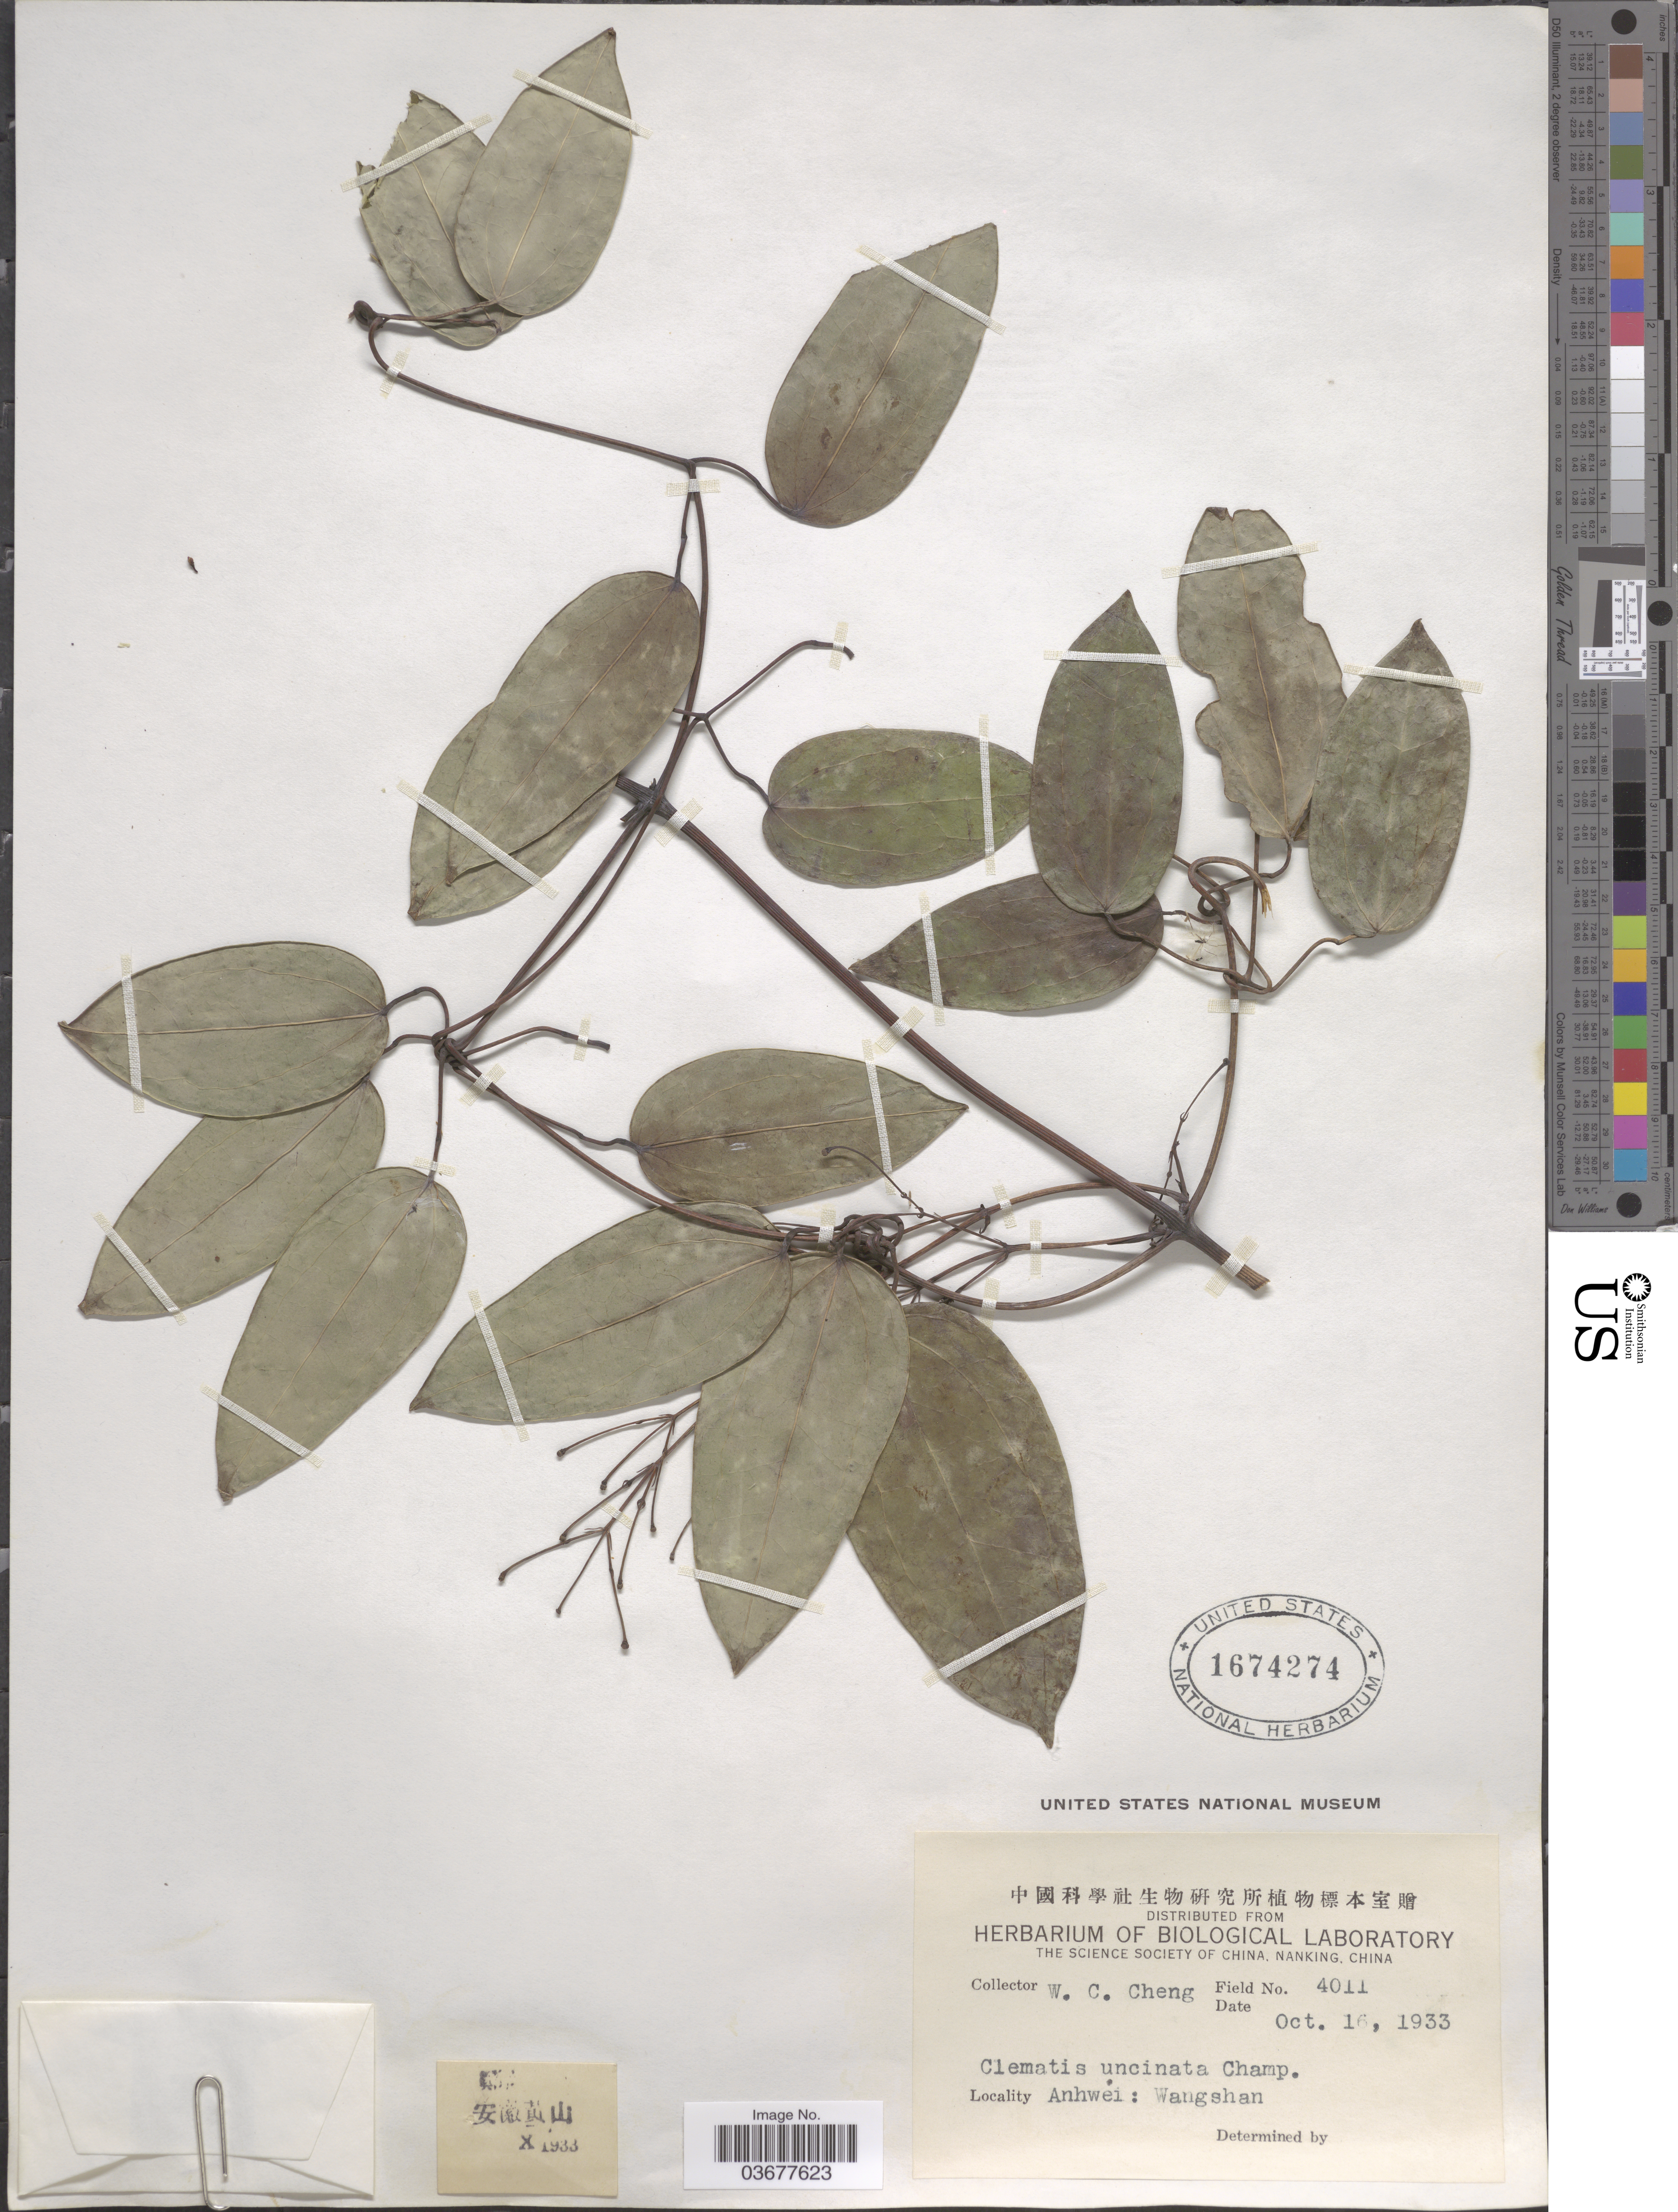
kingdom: Plantae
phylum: Tracheophyta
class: Magnoliopsida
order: Ranunculales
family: Ranunculaceae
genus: Clematis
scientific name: Clematis uncinata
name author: Champ. ex Benth.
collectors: W. C. Cheng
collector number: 4011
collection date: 1933-10-16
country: China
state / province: Anhui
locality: Anhwei: Wangshan.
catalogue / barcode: US 1674274